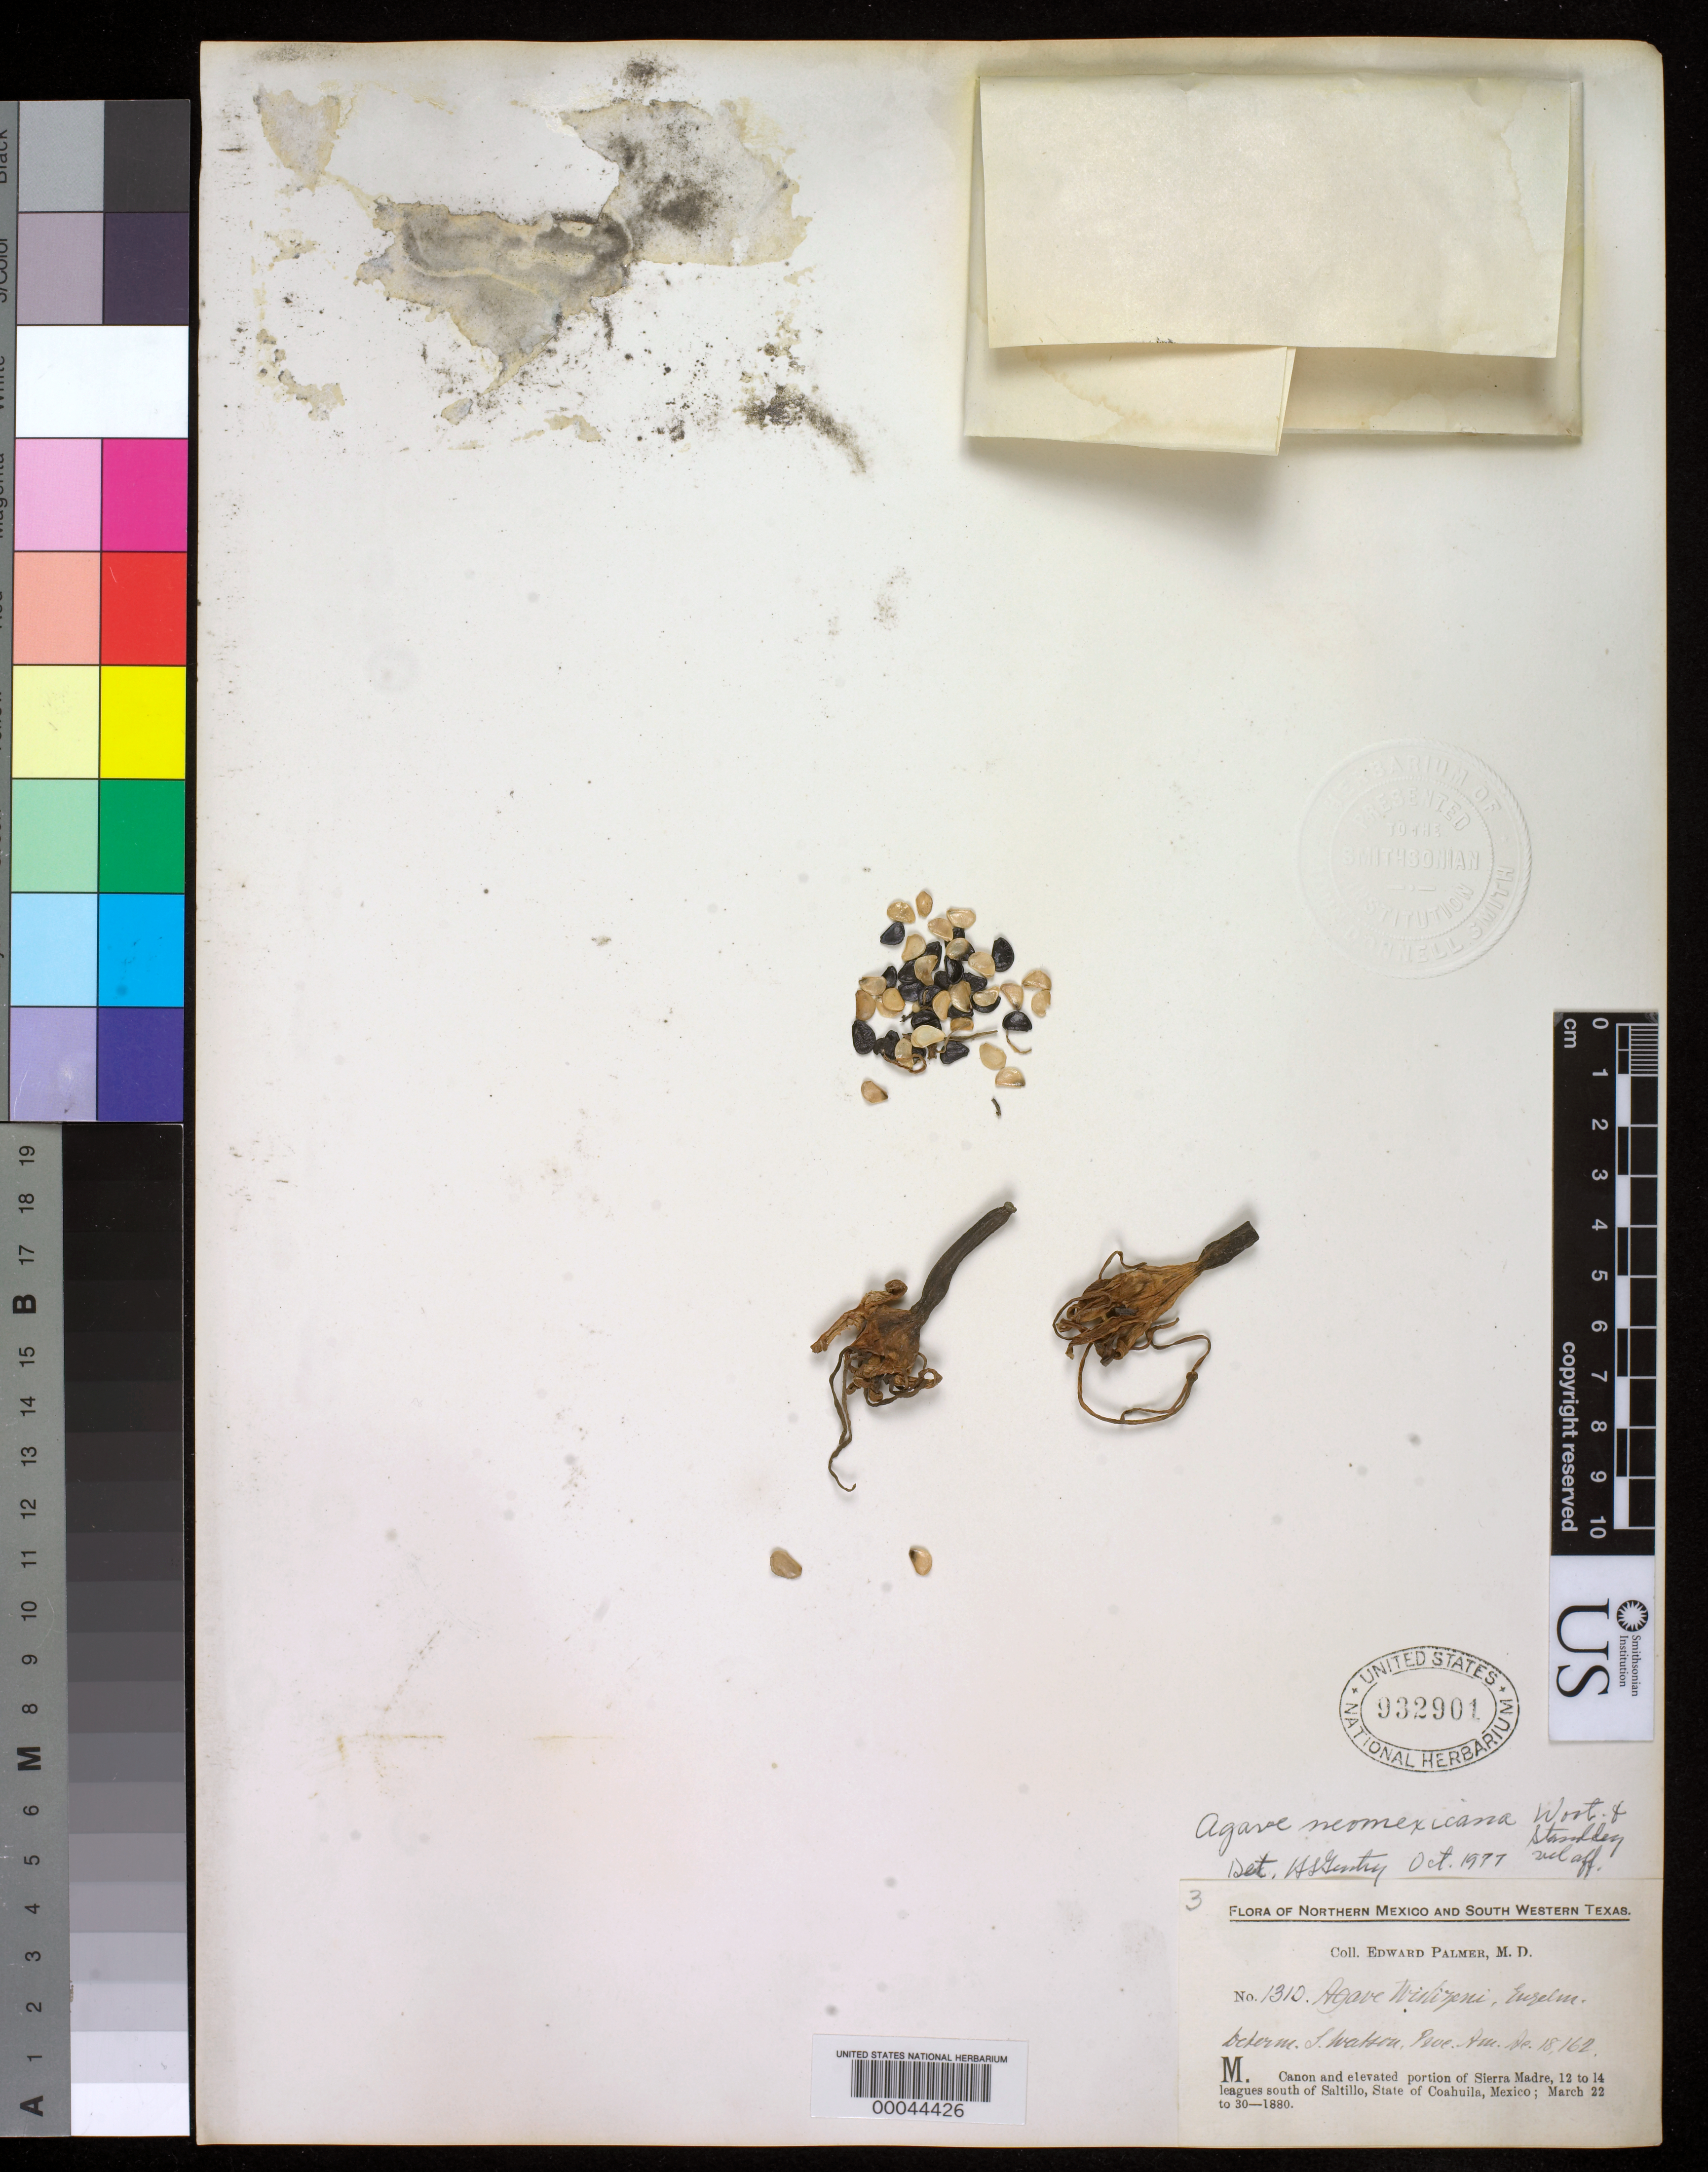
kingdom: Plantae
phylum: Tracheophyta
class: Liliopsida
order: Asparagales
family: Asparagaceae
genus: Agave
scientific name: Agave neomexicana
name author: Wooton & Standl.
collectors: E. Palmer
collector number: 1310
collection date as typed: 22 Mar 1880 to 30 Mar 1880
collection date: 1880-03-22/1880-03-30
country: Mexico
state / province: Coahuila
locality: Canyon and elevated portion of Sierra Madre, 12-14 leagues S of Saltillo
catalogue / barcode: US 932901